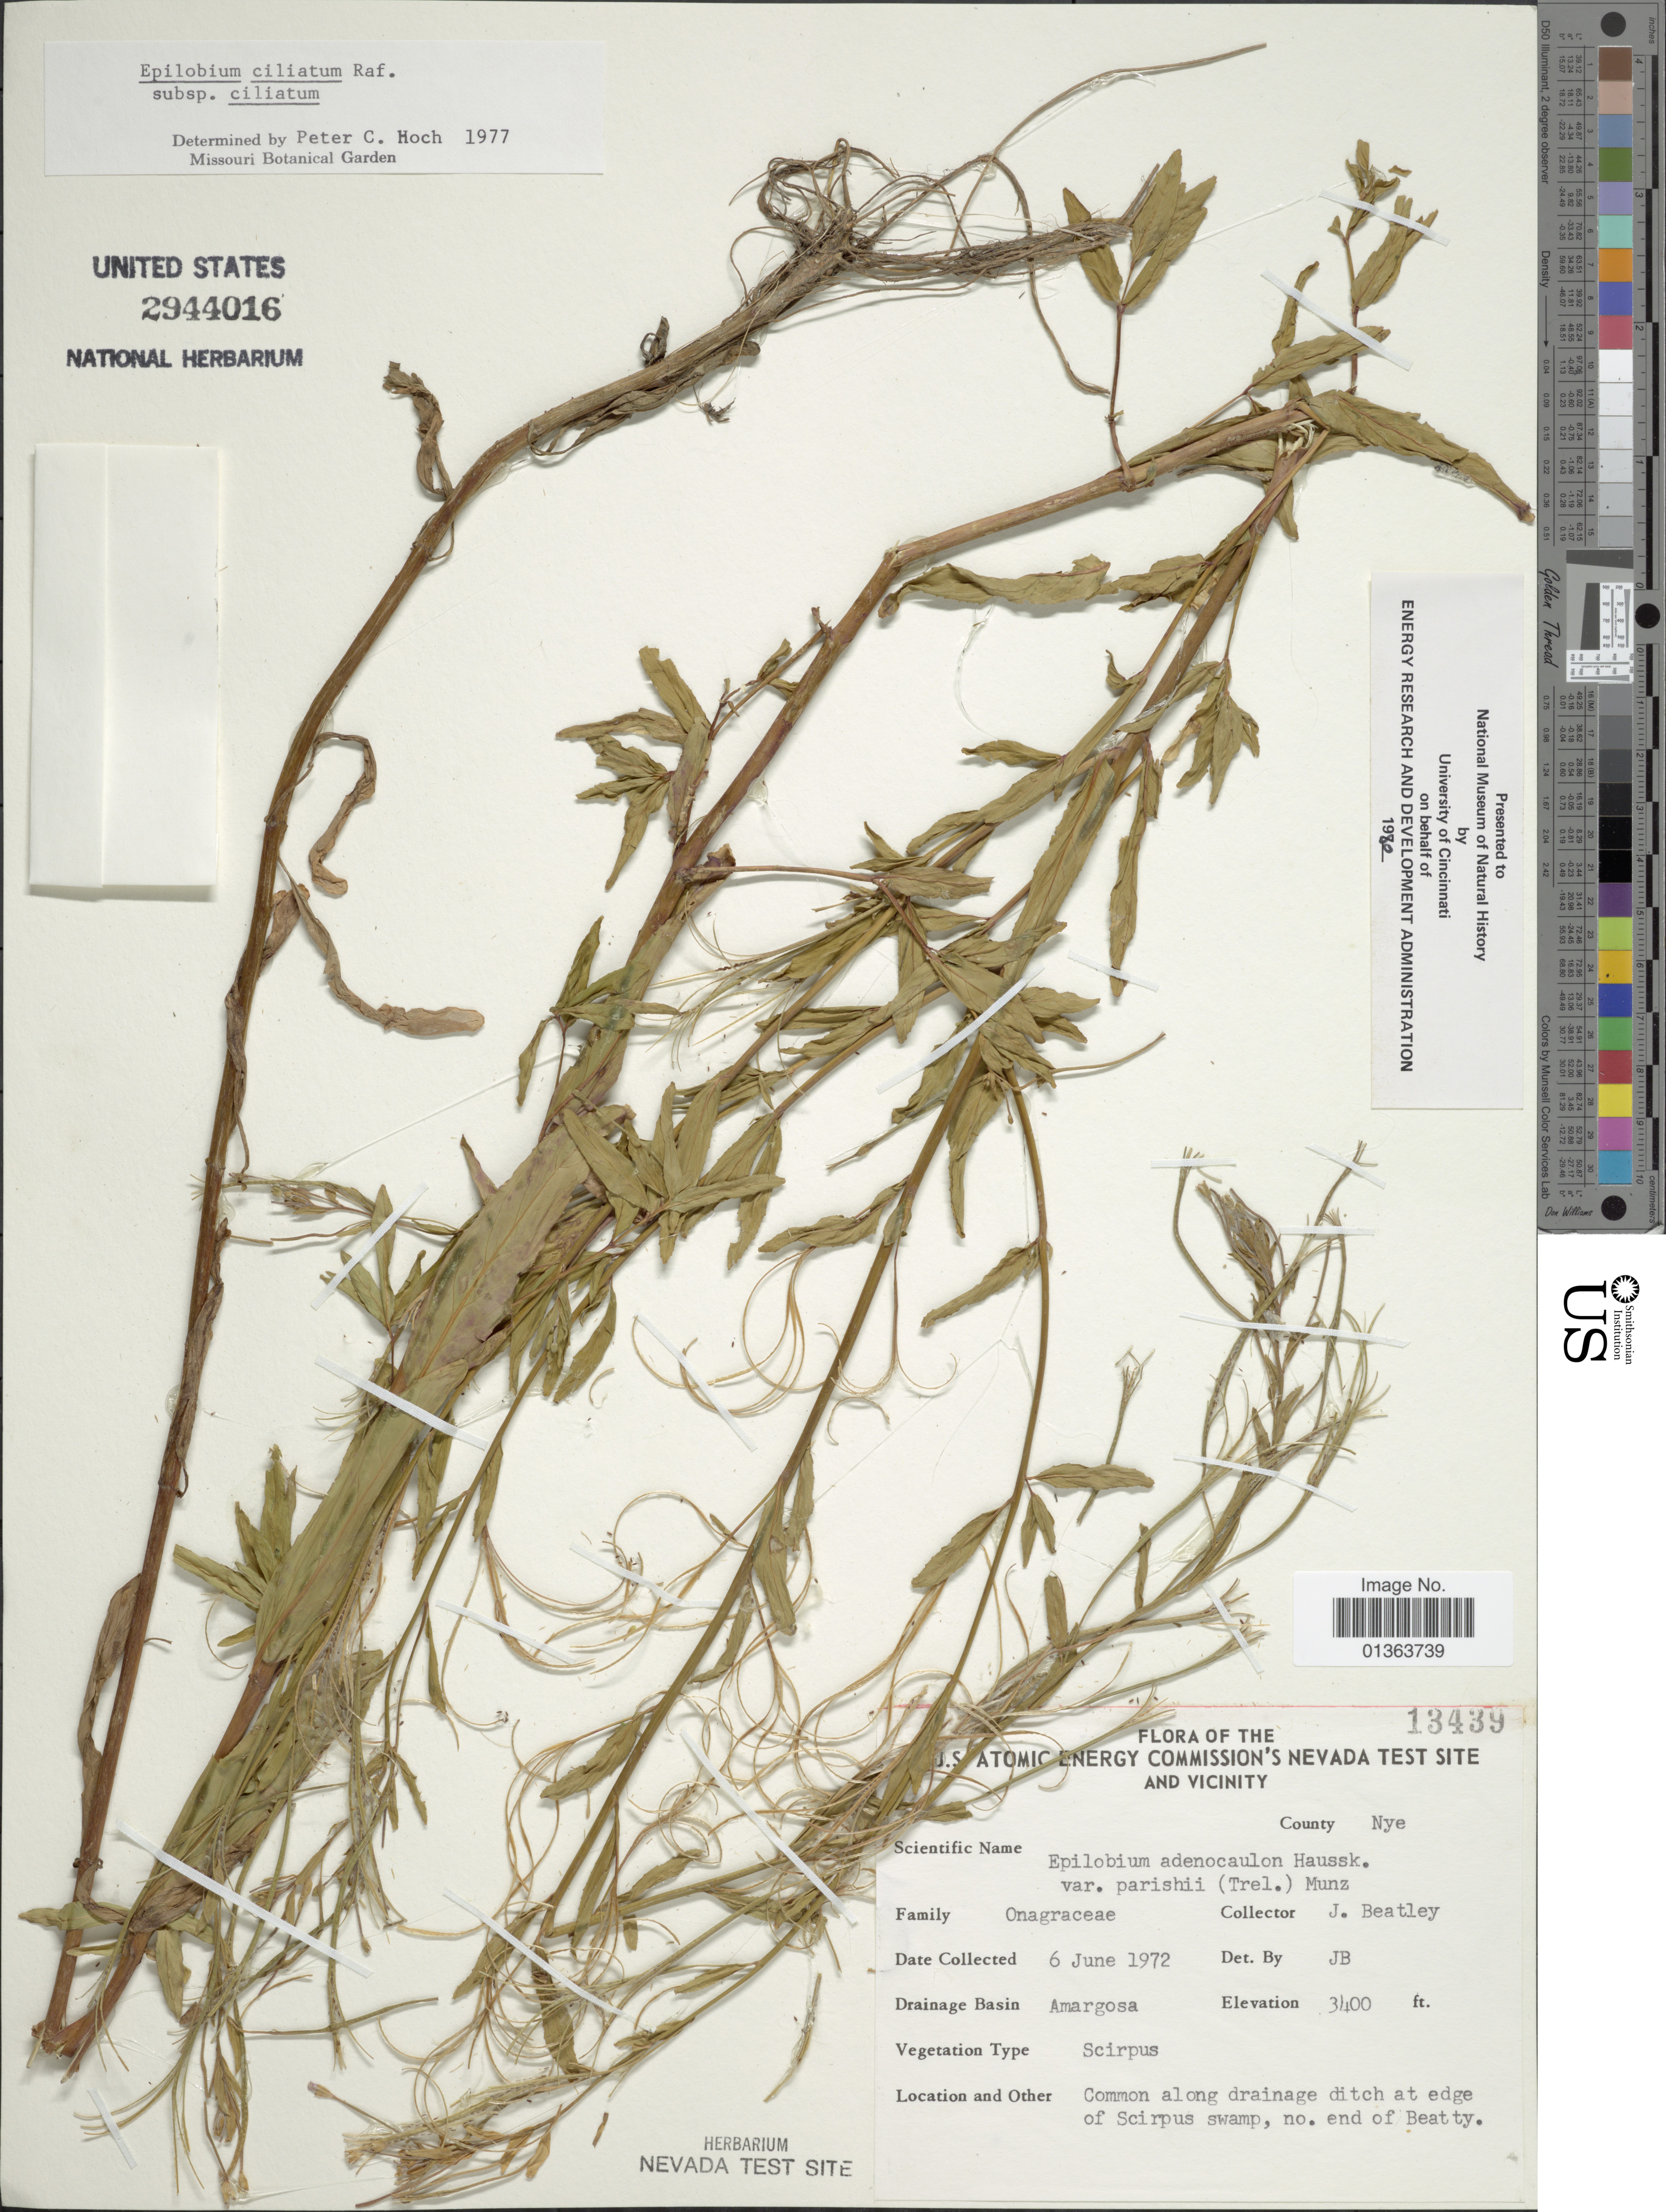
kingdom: Plantae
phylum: Tracheophyta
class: Magnoliopsida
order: Myrtales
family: Onagraceae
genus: Epilobium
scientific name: Epilobium ciliatum subsp. ciliatum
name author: Raf.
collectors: J. C. Beatley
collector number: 13439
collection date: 1972-06-06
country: United States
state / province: Nevada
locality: U.S. Atomic Energy Commission's Nevada Test Site and Vicinity. County Nye. Common along drainage ditch at edge of Scirpus swamp, no. end of Beatty.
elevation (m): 1036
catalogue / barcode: US 2944016